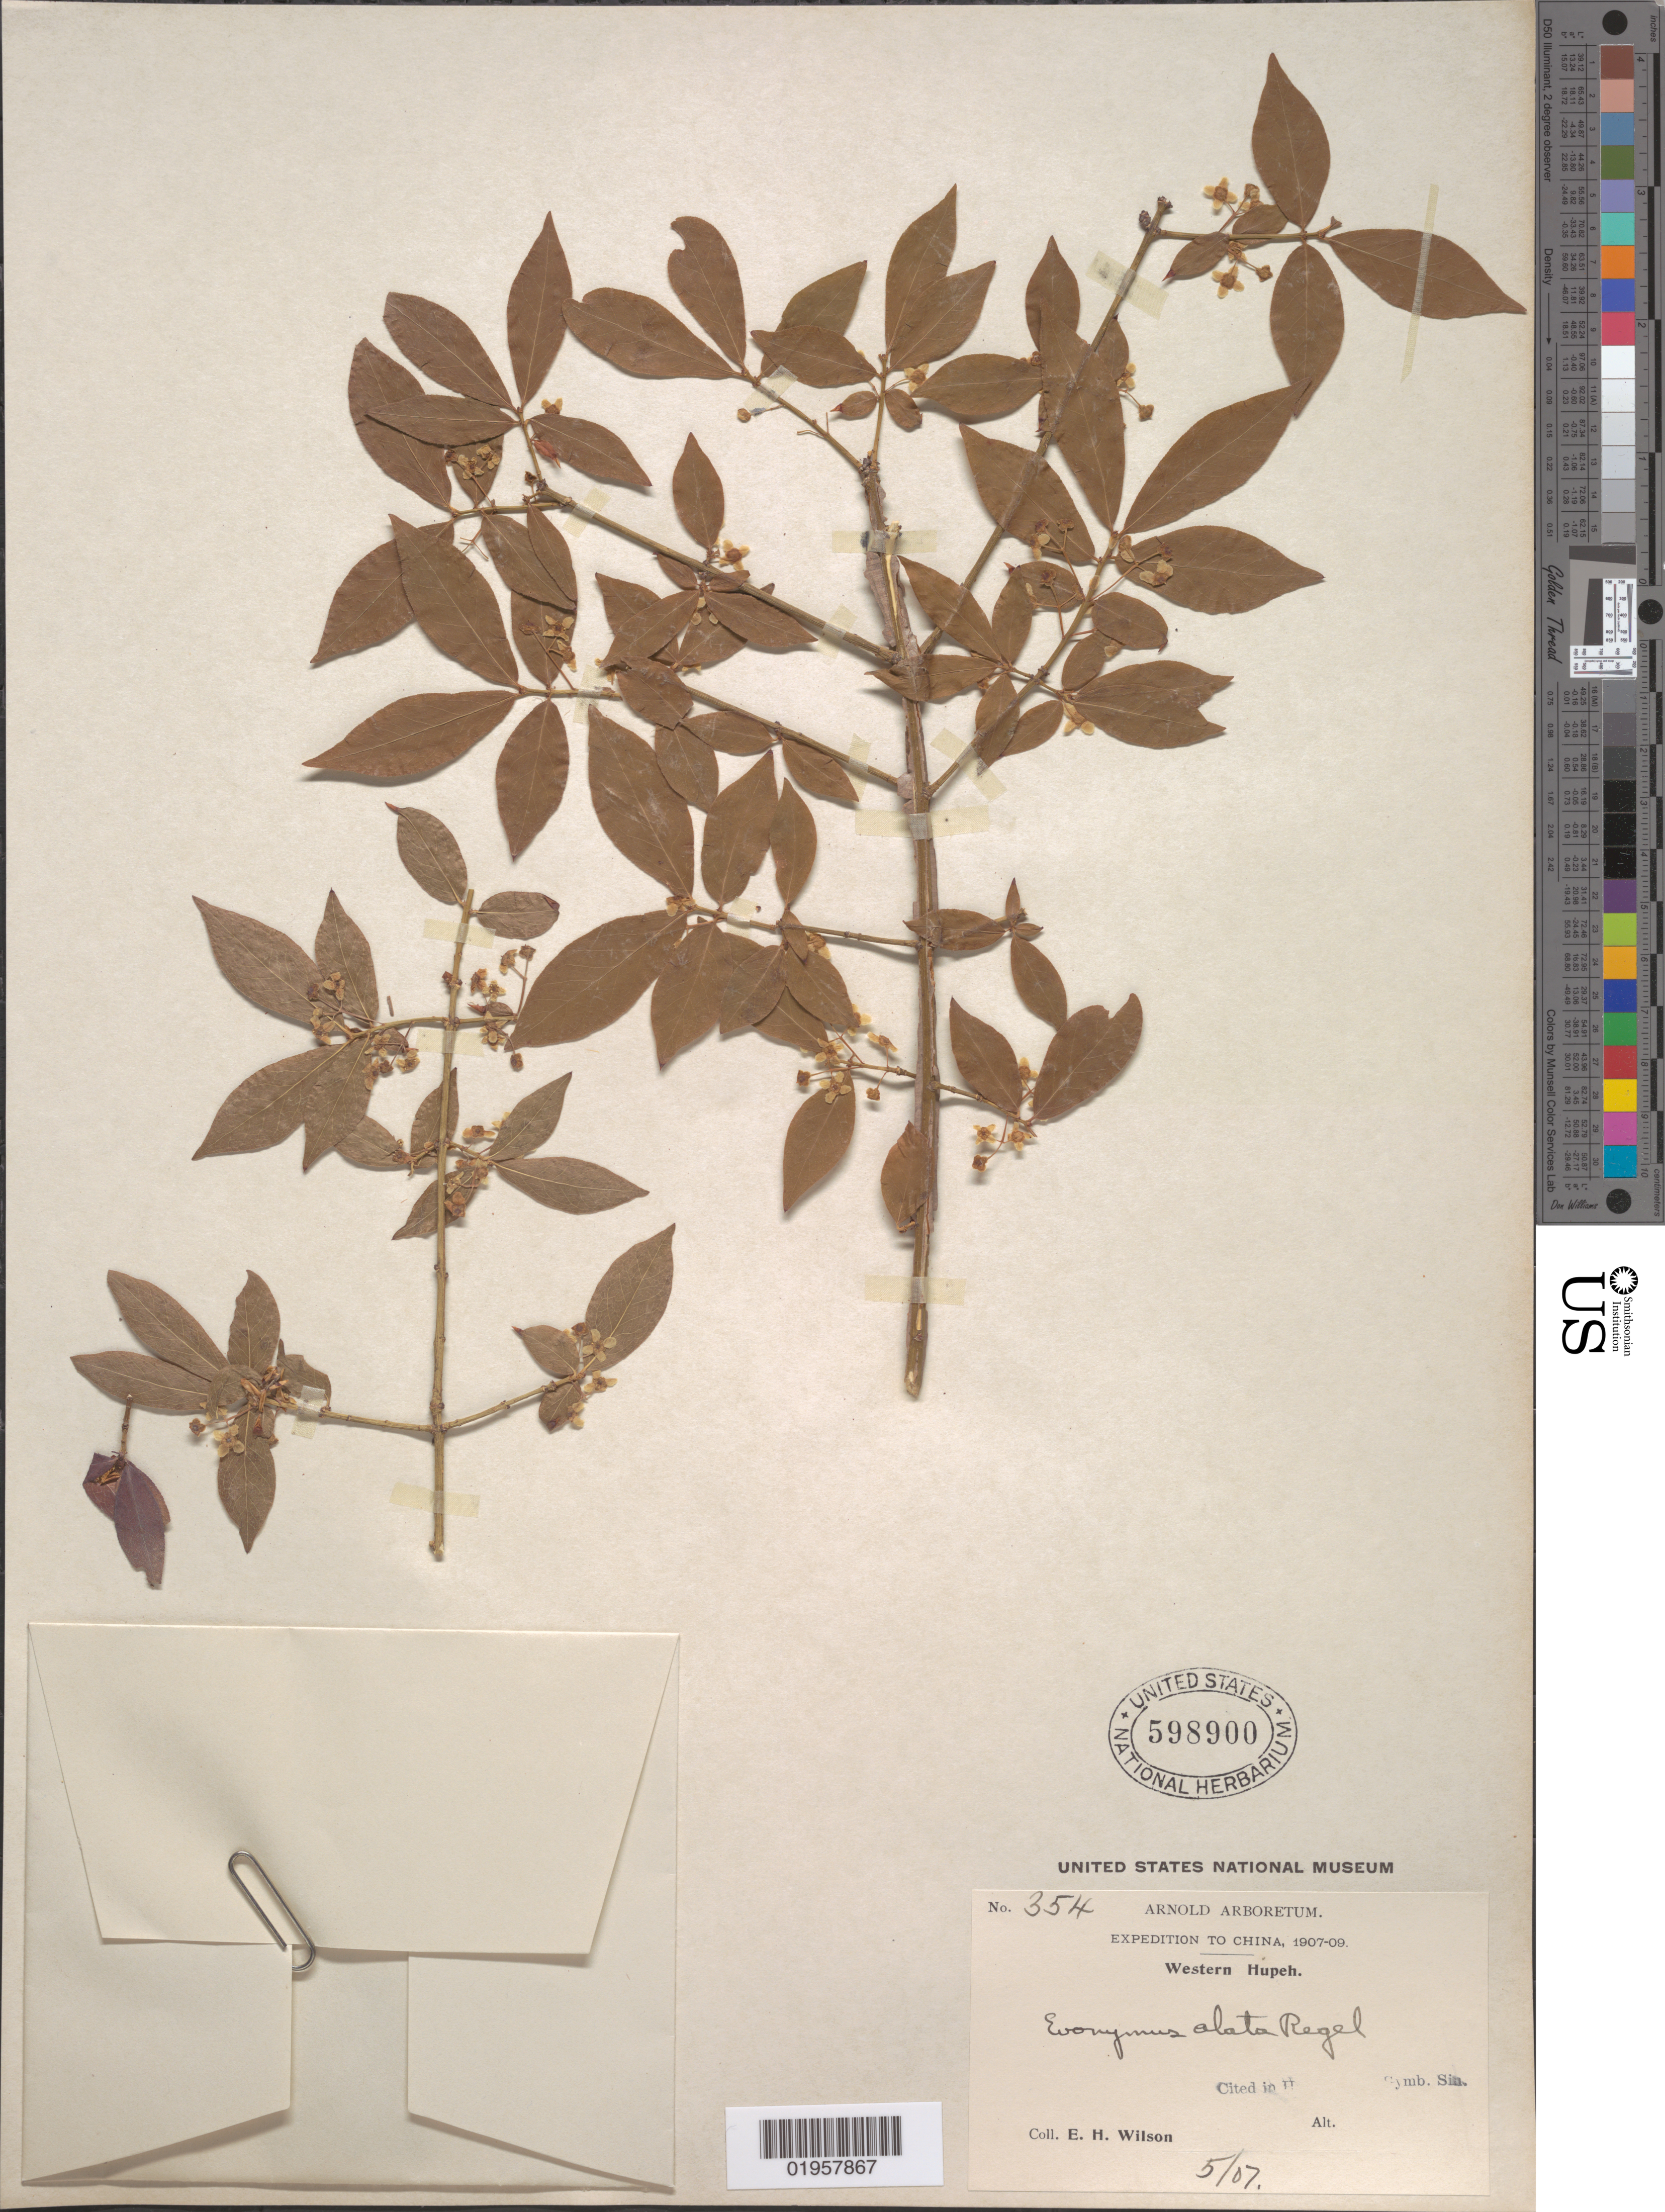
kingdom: Plantae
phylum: Tracheophyta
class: Magnoliopsida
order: Celastrales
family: Celastraceae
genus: Euonymus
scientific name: Euonymus alatus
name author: (Thunb.) Siebold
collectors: E. H. Wilson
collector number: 354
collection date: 1907-05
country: China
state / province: Hubei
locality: Western Hupeh [Hubei]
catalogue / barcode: US 598900